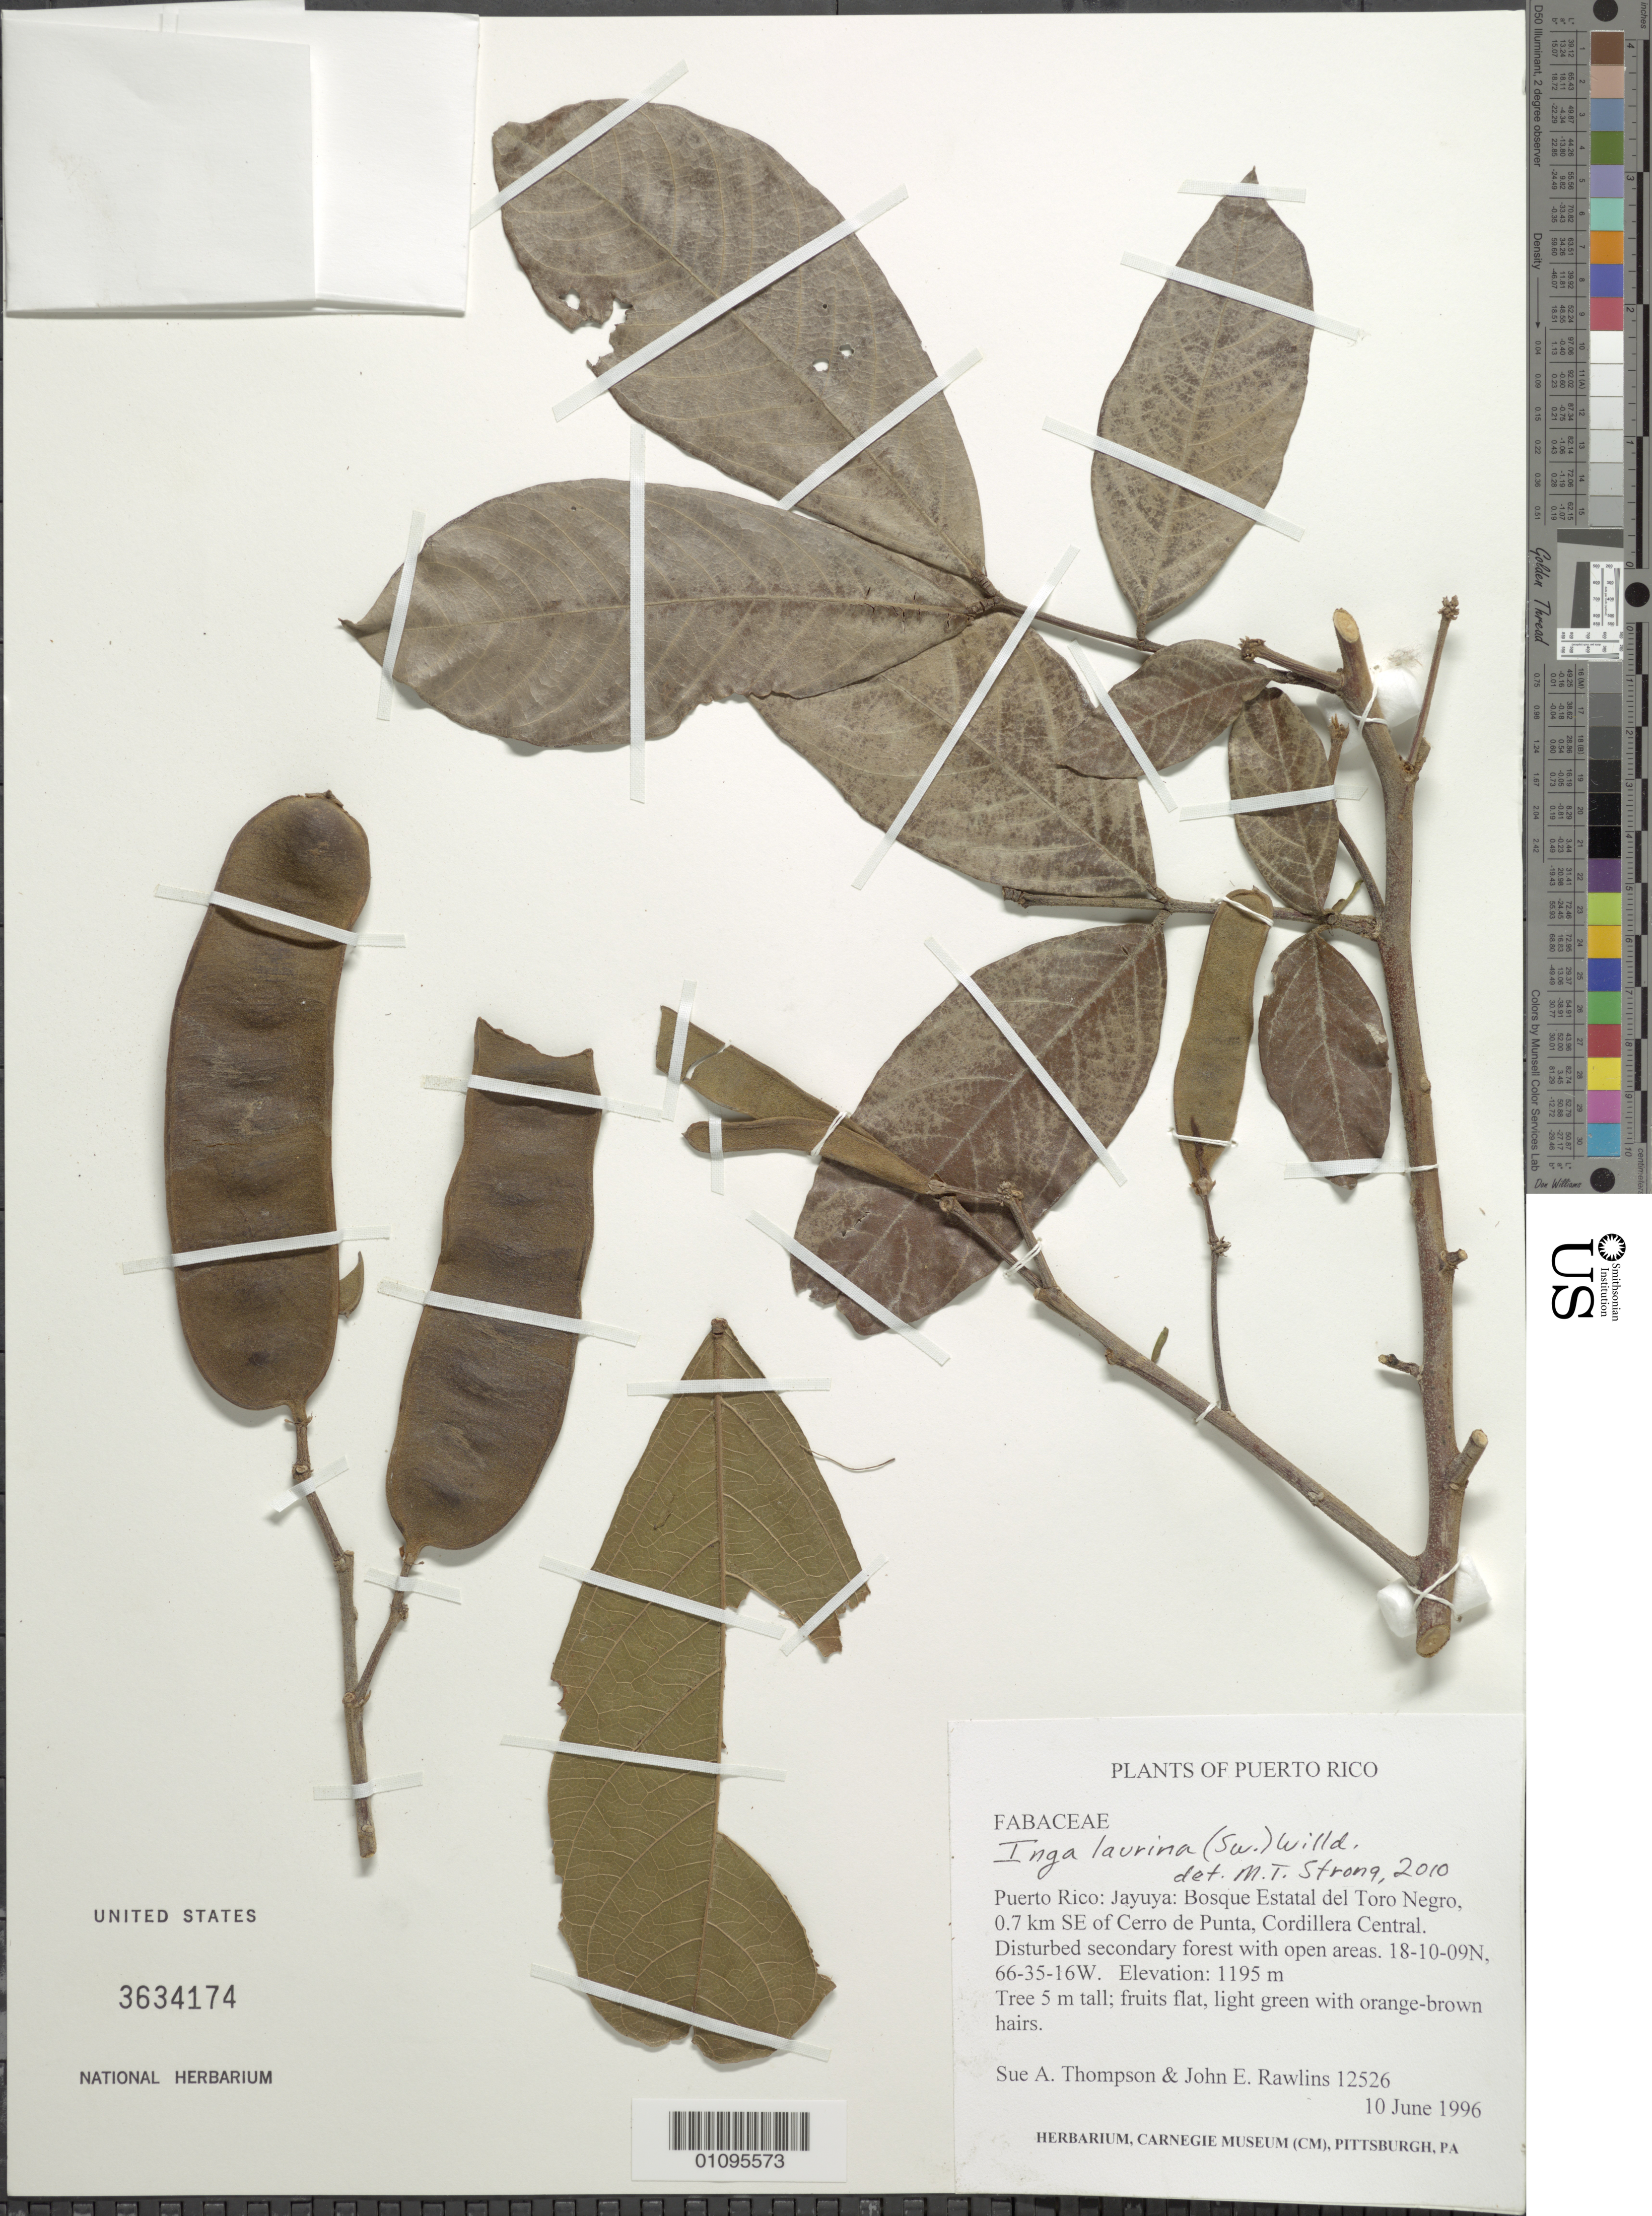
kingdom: Plantae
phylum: Tracheophyta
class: Magnoliopsida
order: Fabales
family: Fabaceae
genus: Inga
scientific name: Inga laurina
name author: (Sw.) Willd.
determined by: Strong, M. T., (US), Smithsonian Institution - National Museum of Natural History (UNITED STATES)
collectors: S. A. Thompson & J. Rawlins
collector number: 12526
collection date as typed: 10 Jun 1996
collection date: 1996-06-10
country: Puerto Rico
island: Puerto Rico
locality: Jayuya: Bosque Estatal del Toro Negro, 0.7 km SE of Cerro de Punta, Cordillera Central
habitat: Disturbed secondary forest with open areas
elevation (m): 1195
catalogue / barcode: US 3634174